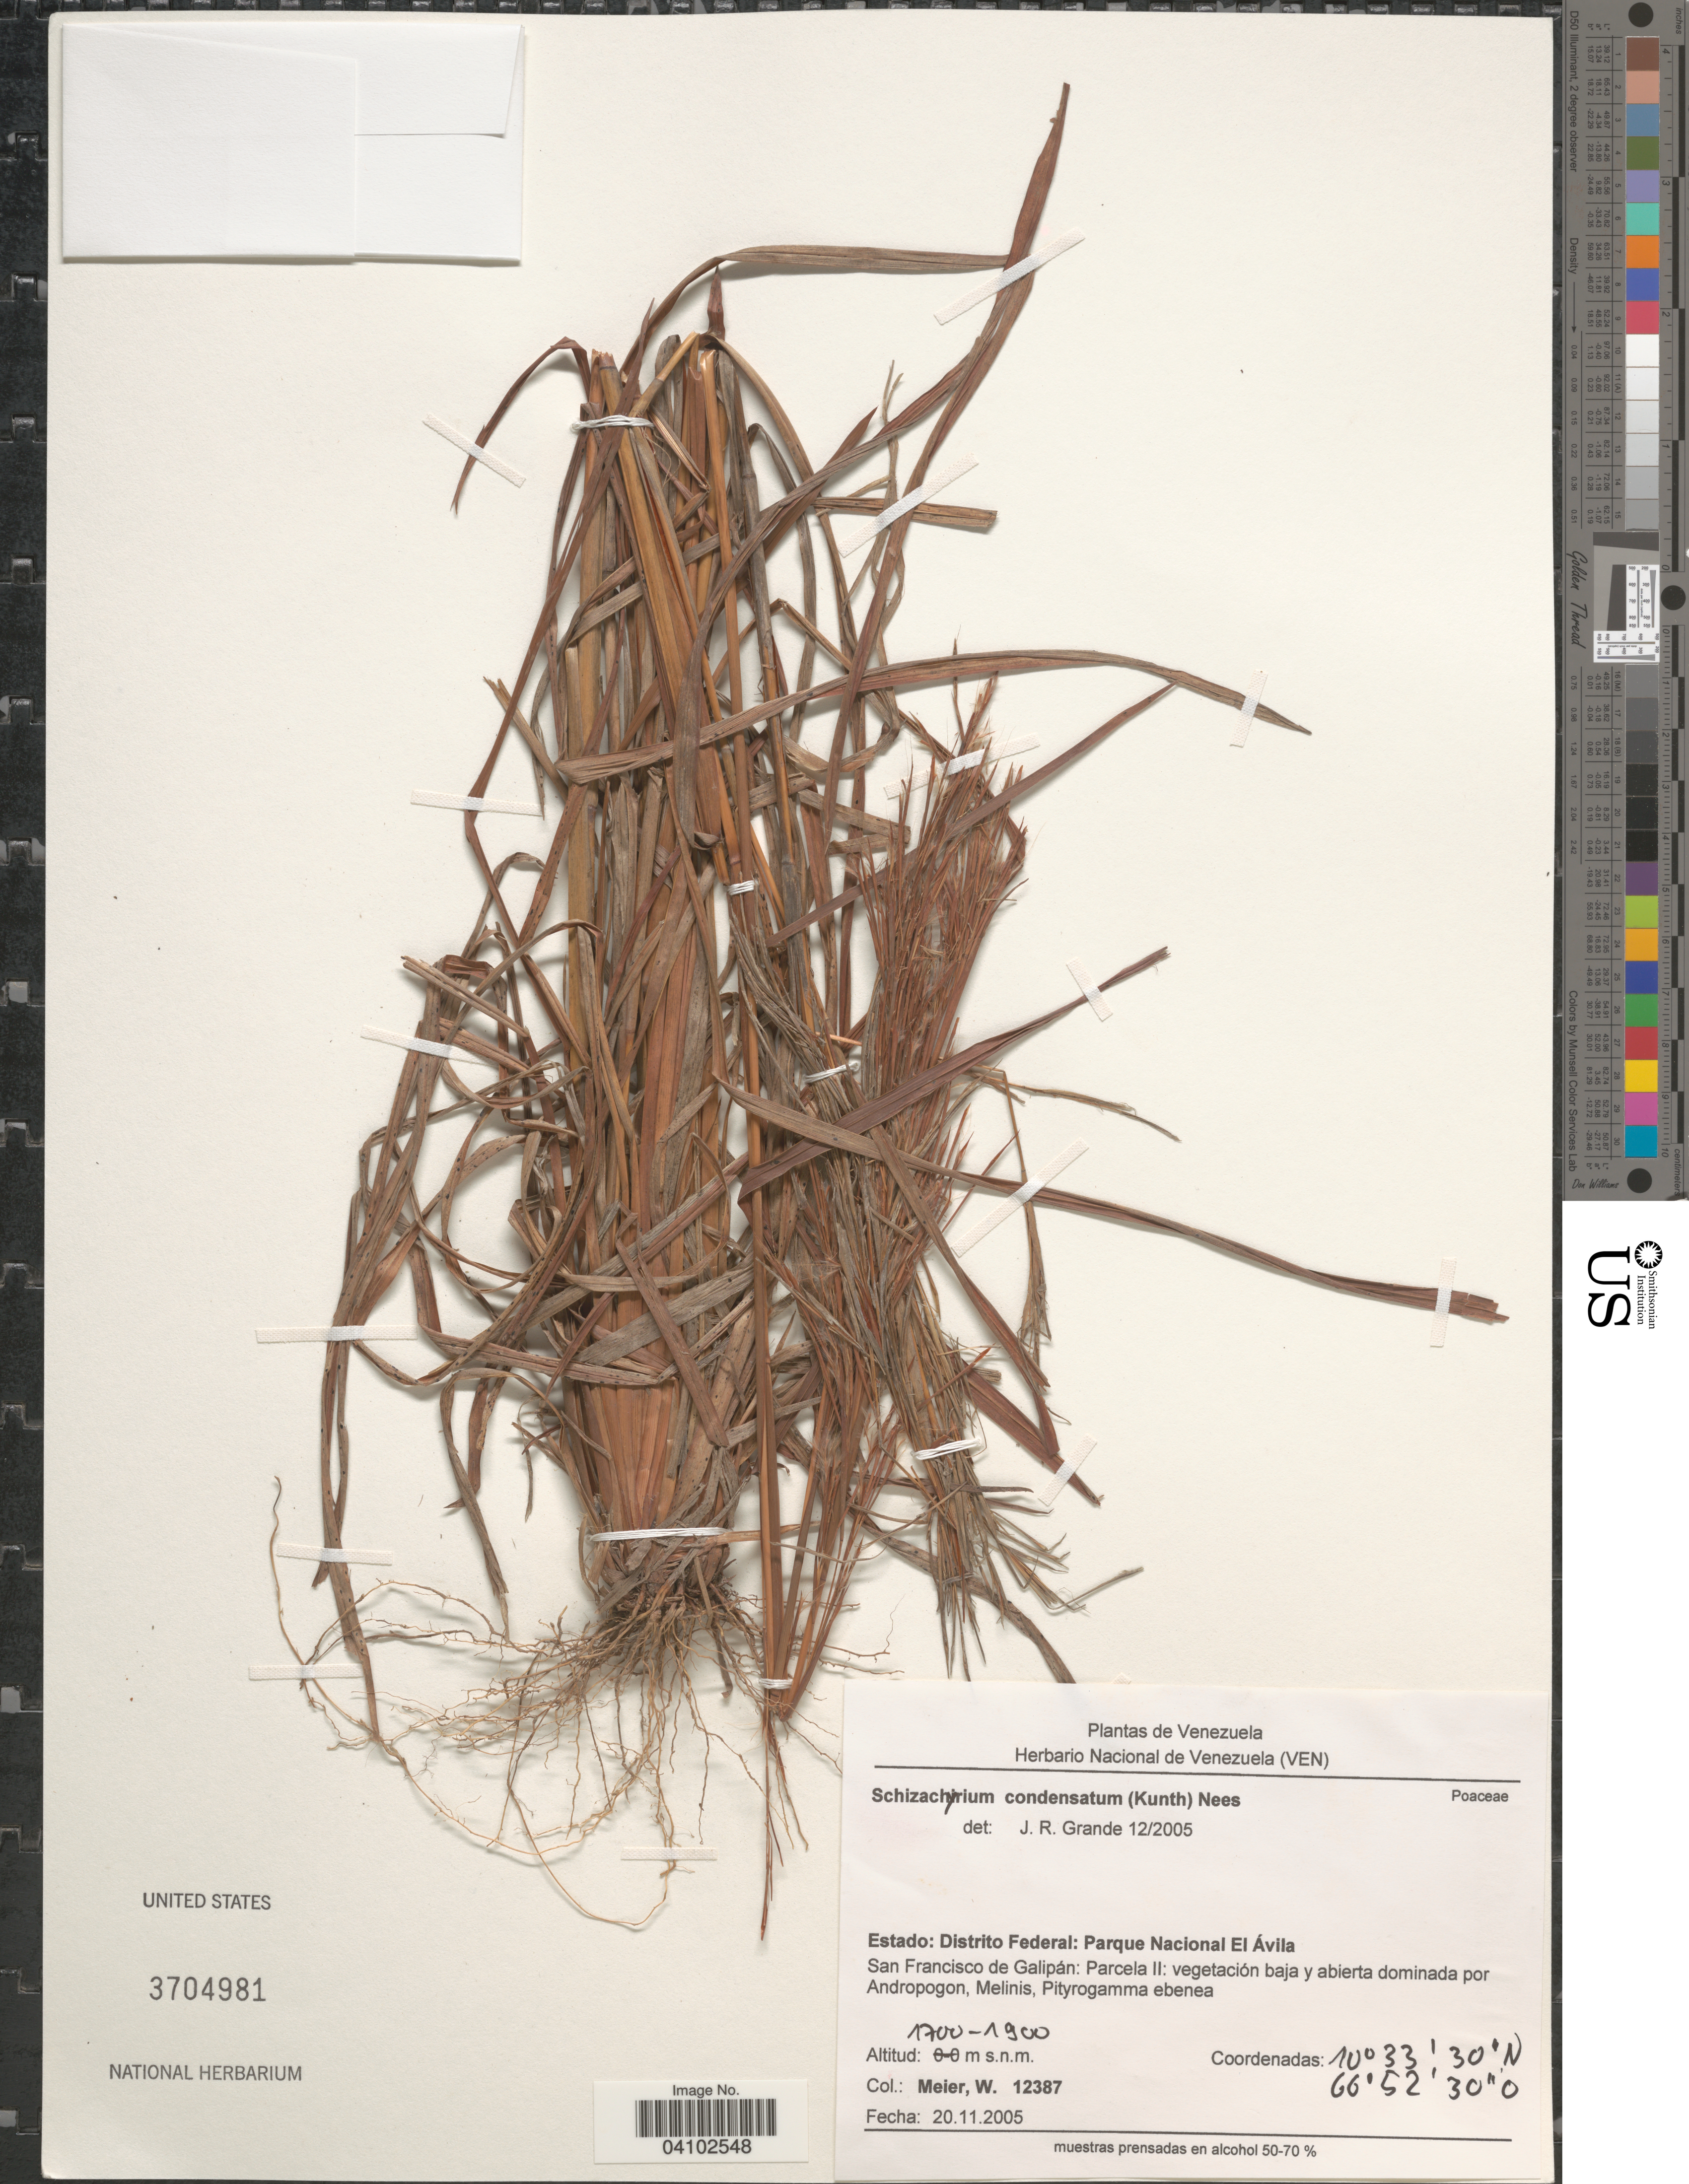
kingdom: Plantae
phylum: Tracheophyta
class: Liliopsida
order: Poales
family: Poaceae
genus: Schizachyrium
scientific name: Schizachyrium condensatum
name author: (Kunth) Nees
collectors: W. Meier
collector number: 12387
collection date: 2005-11-20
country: Venezuela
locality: Estado: Distrito Federal: Parque Nacional El Ávila. San Francisco de Galipán: Parcela II.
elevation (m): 1700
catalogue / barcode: US 3704981